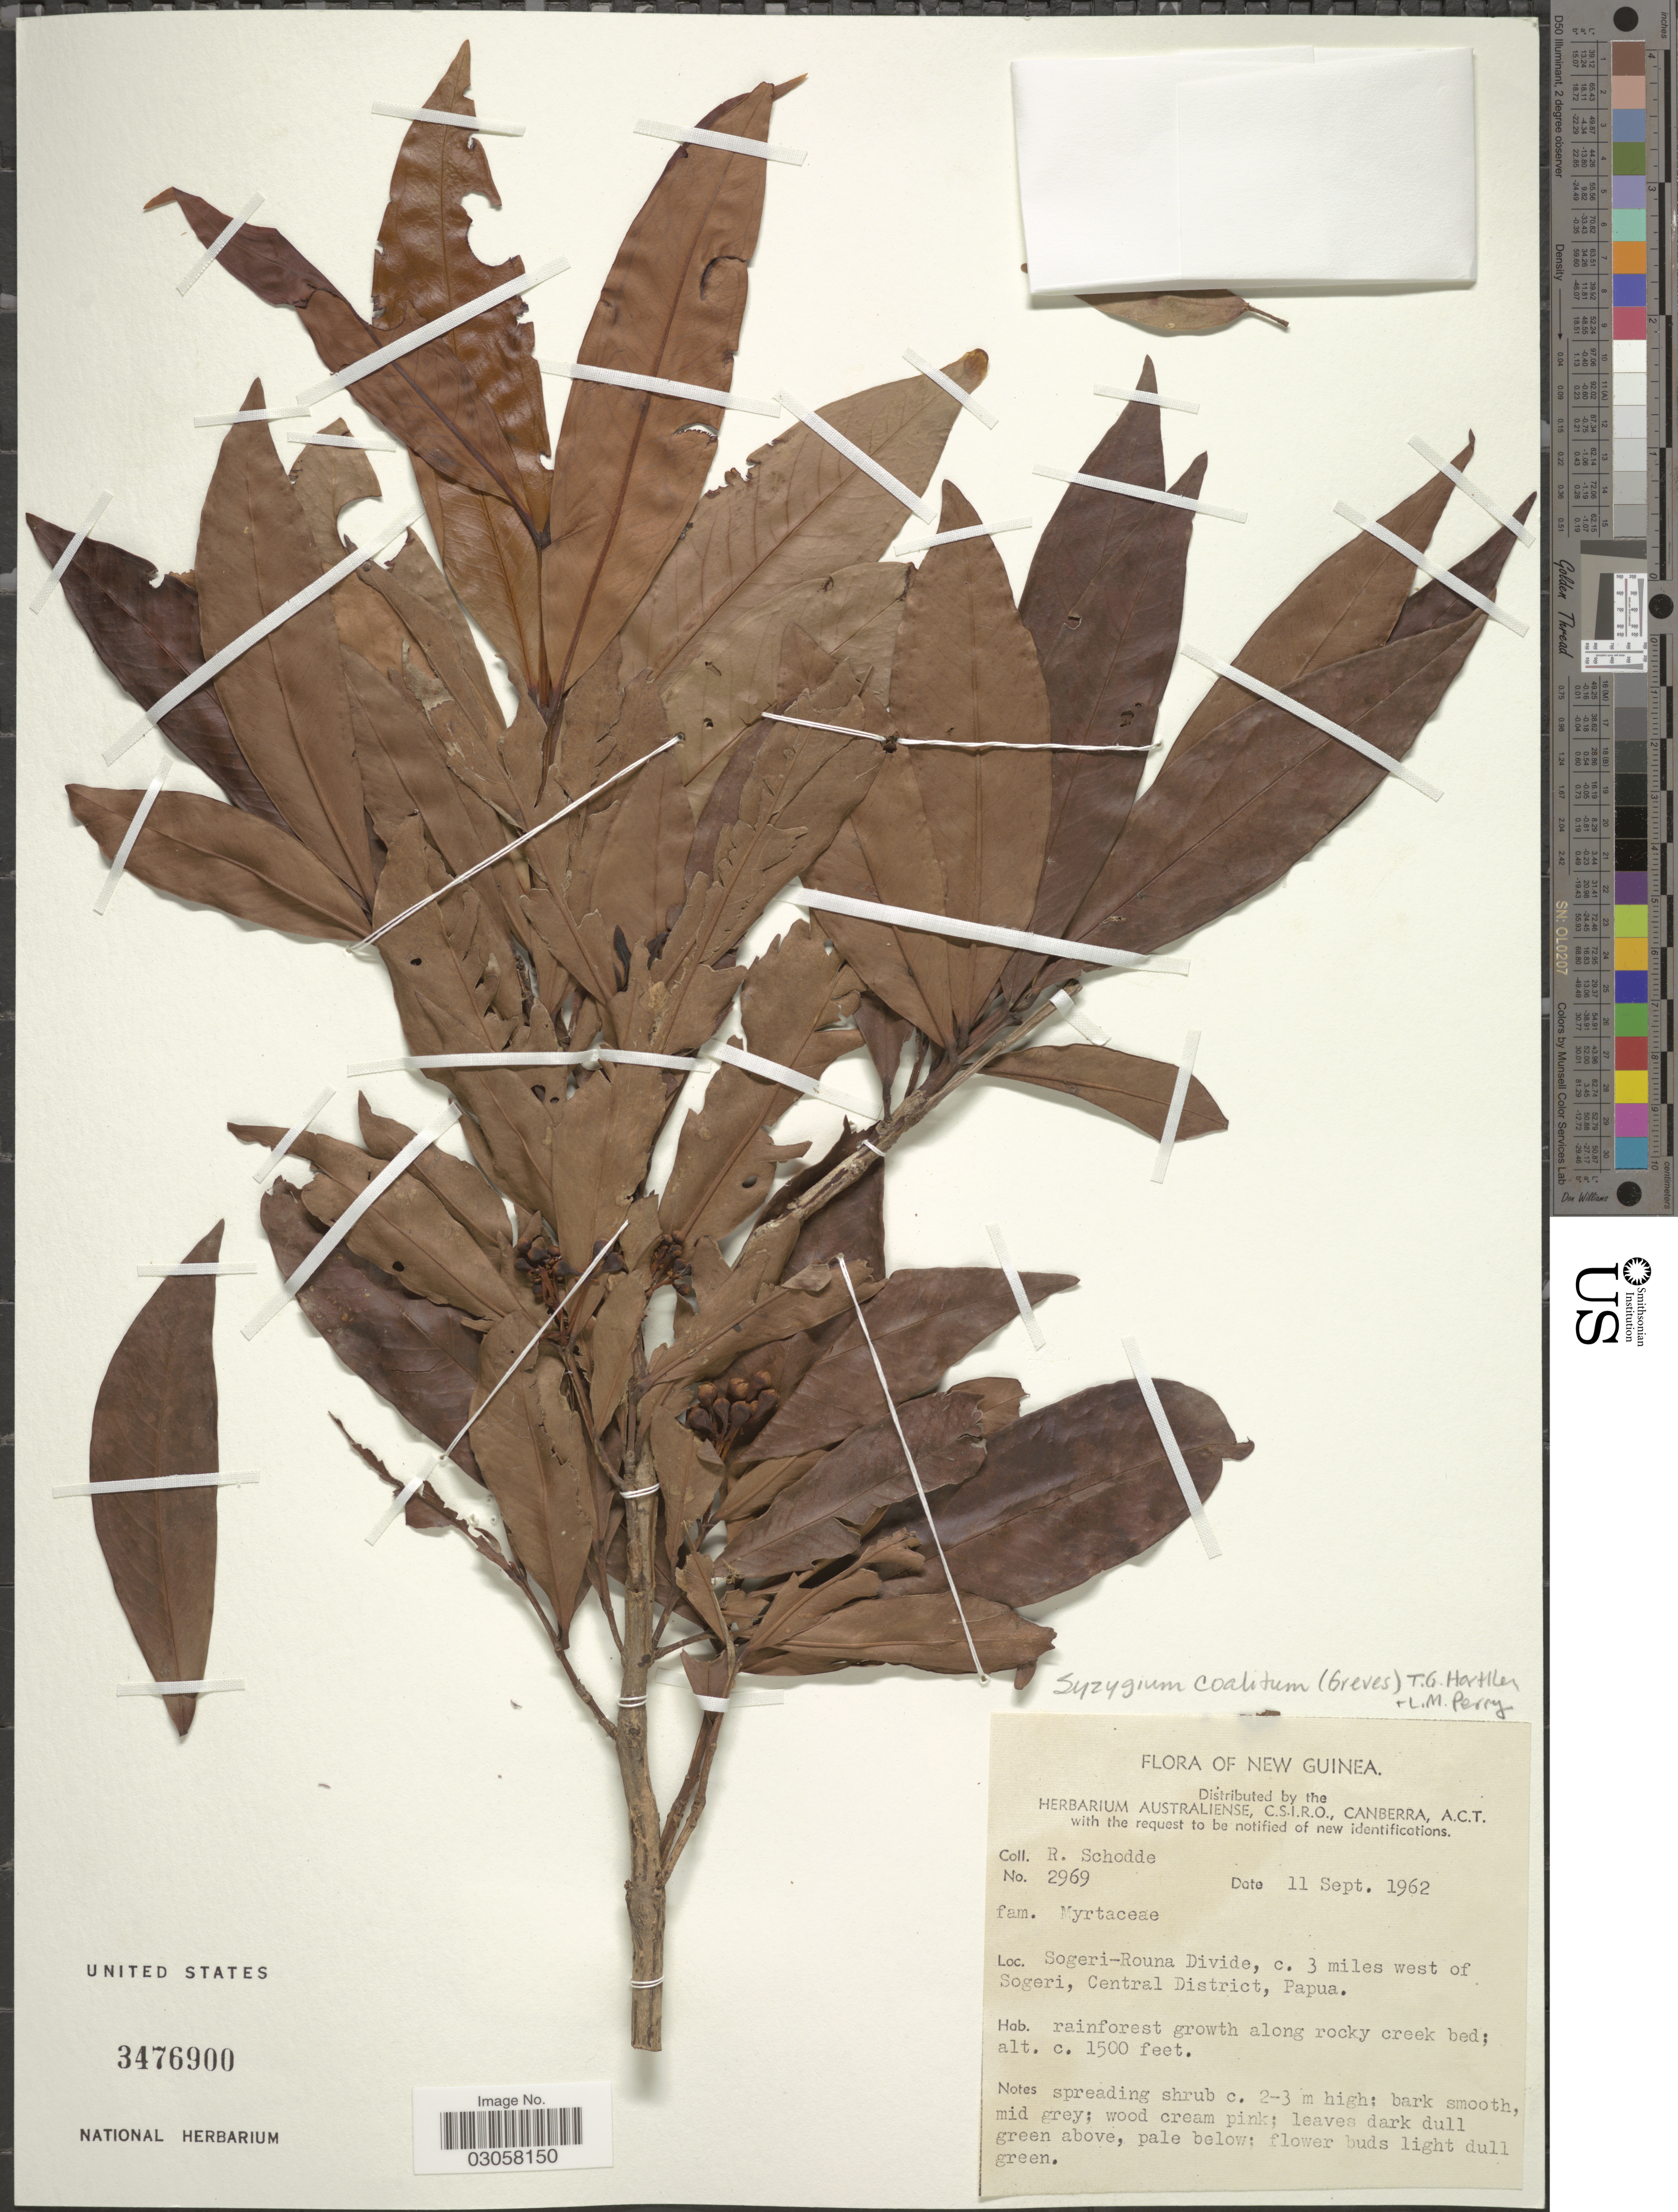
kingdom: Plantae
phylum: Tracheophyta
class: Magnoliopsida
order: Myrtales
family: Myrtaceae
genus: Syzygium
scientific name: Syzygium coalitum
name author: (Greves) T.G. Hartley & L.M. Perry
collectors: R. Schodde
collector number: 2969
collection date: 1962-09-11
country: Papua New Guinea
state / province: Central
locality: New Guinea. Sogeri-Rouna Divide, c. 3 miles west of Sogeri, Central District, Papua.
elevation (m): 457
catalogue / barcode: US 3476900